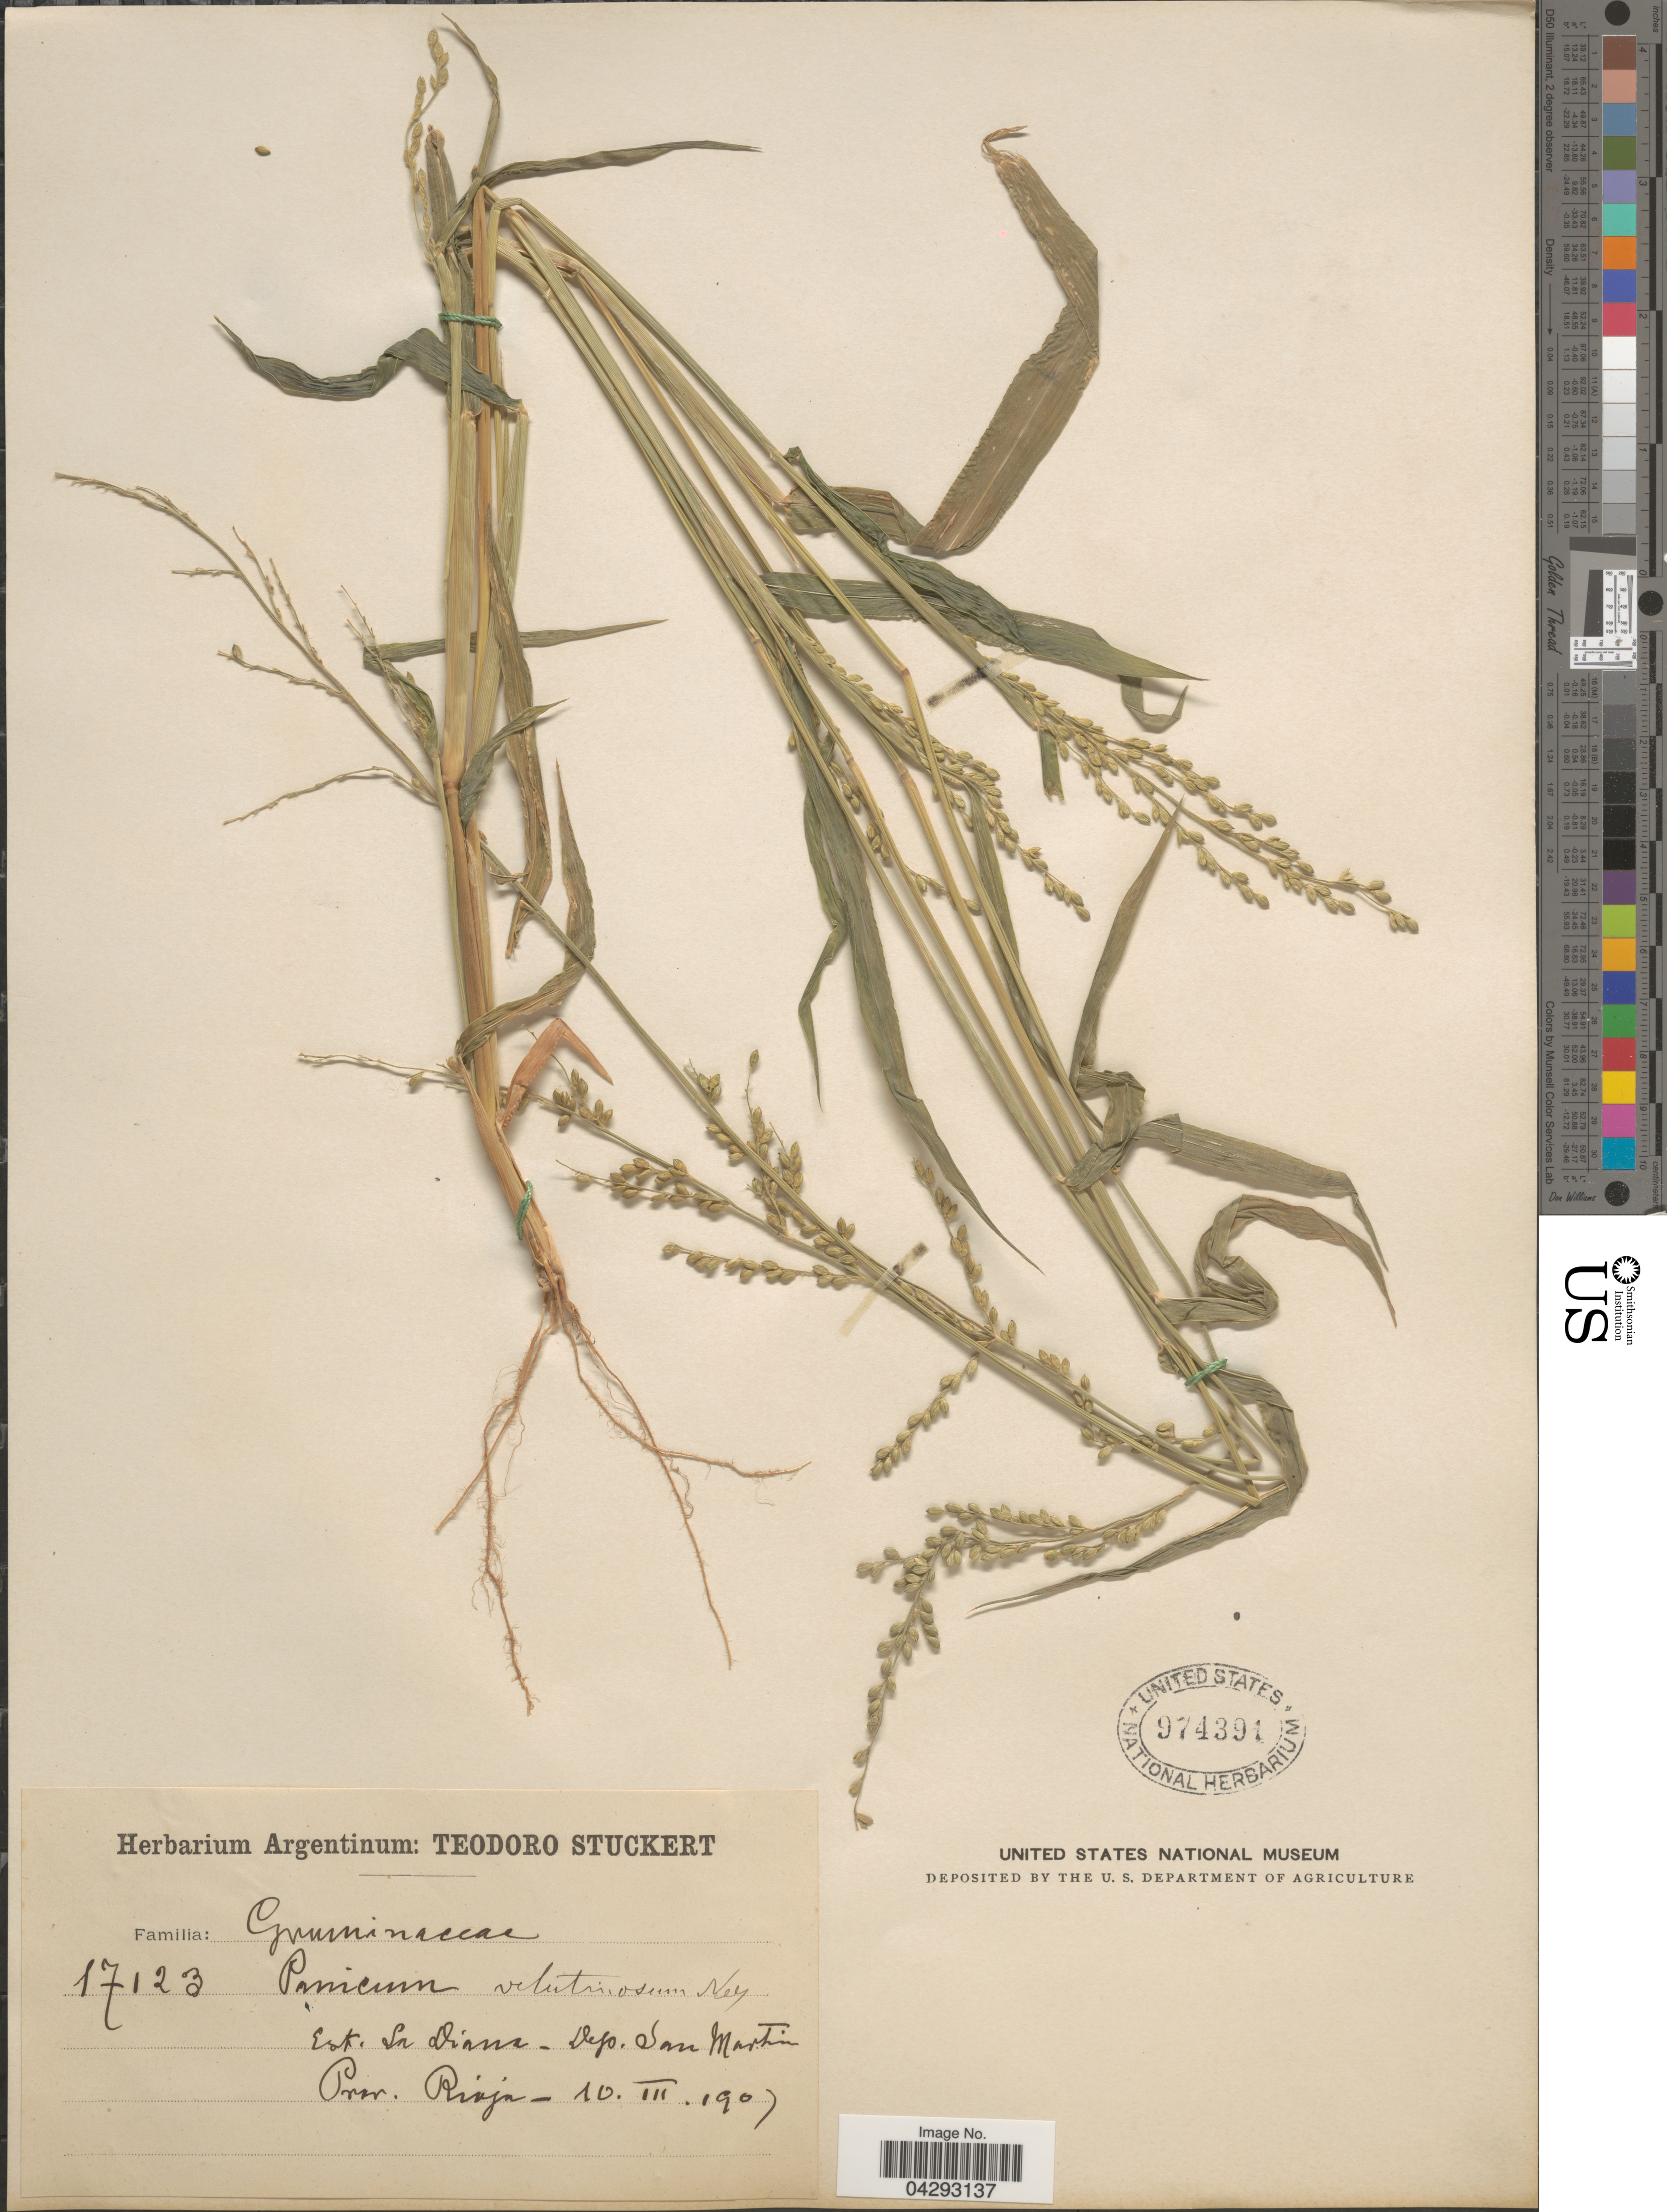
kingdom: Plantae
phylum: Tracheophyta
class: Liliopsida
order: Poales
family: Poaceae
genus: Urochloa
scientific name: Urochloa lorentziana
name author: (Mez) Morrone & Zuloaga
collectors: T. Stuckert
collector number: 17123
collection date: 1907-03-10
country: Argentina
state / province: La Rioja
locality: Est. La Diana - Dep. San Martin. Prov. Rioja.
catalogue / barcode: US 974391